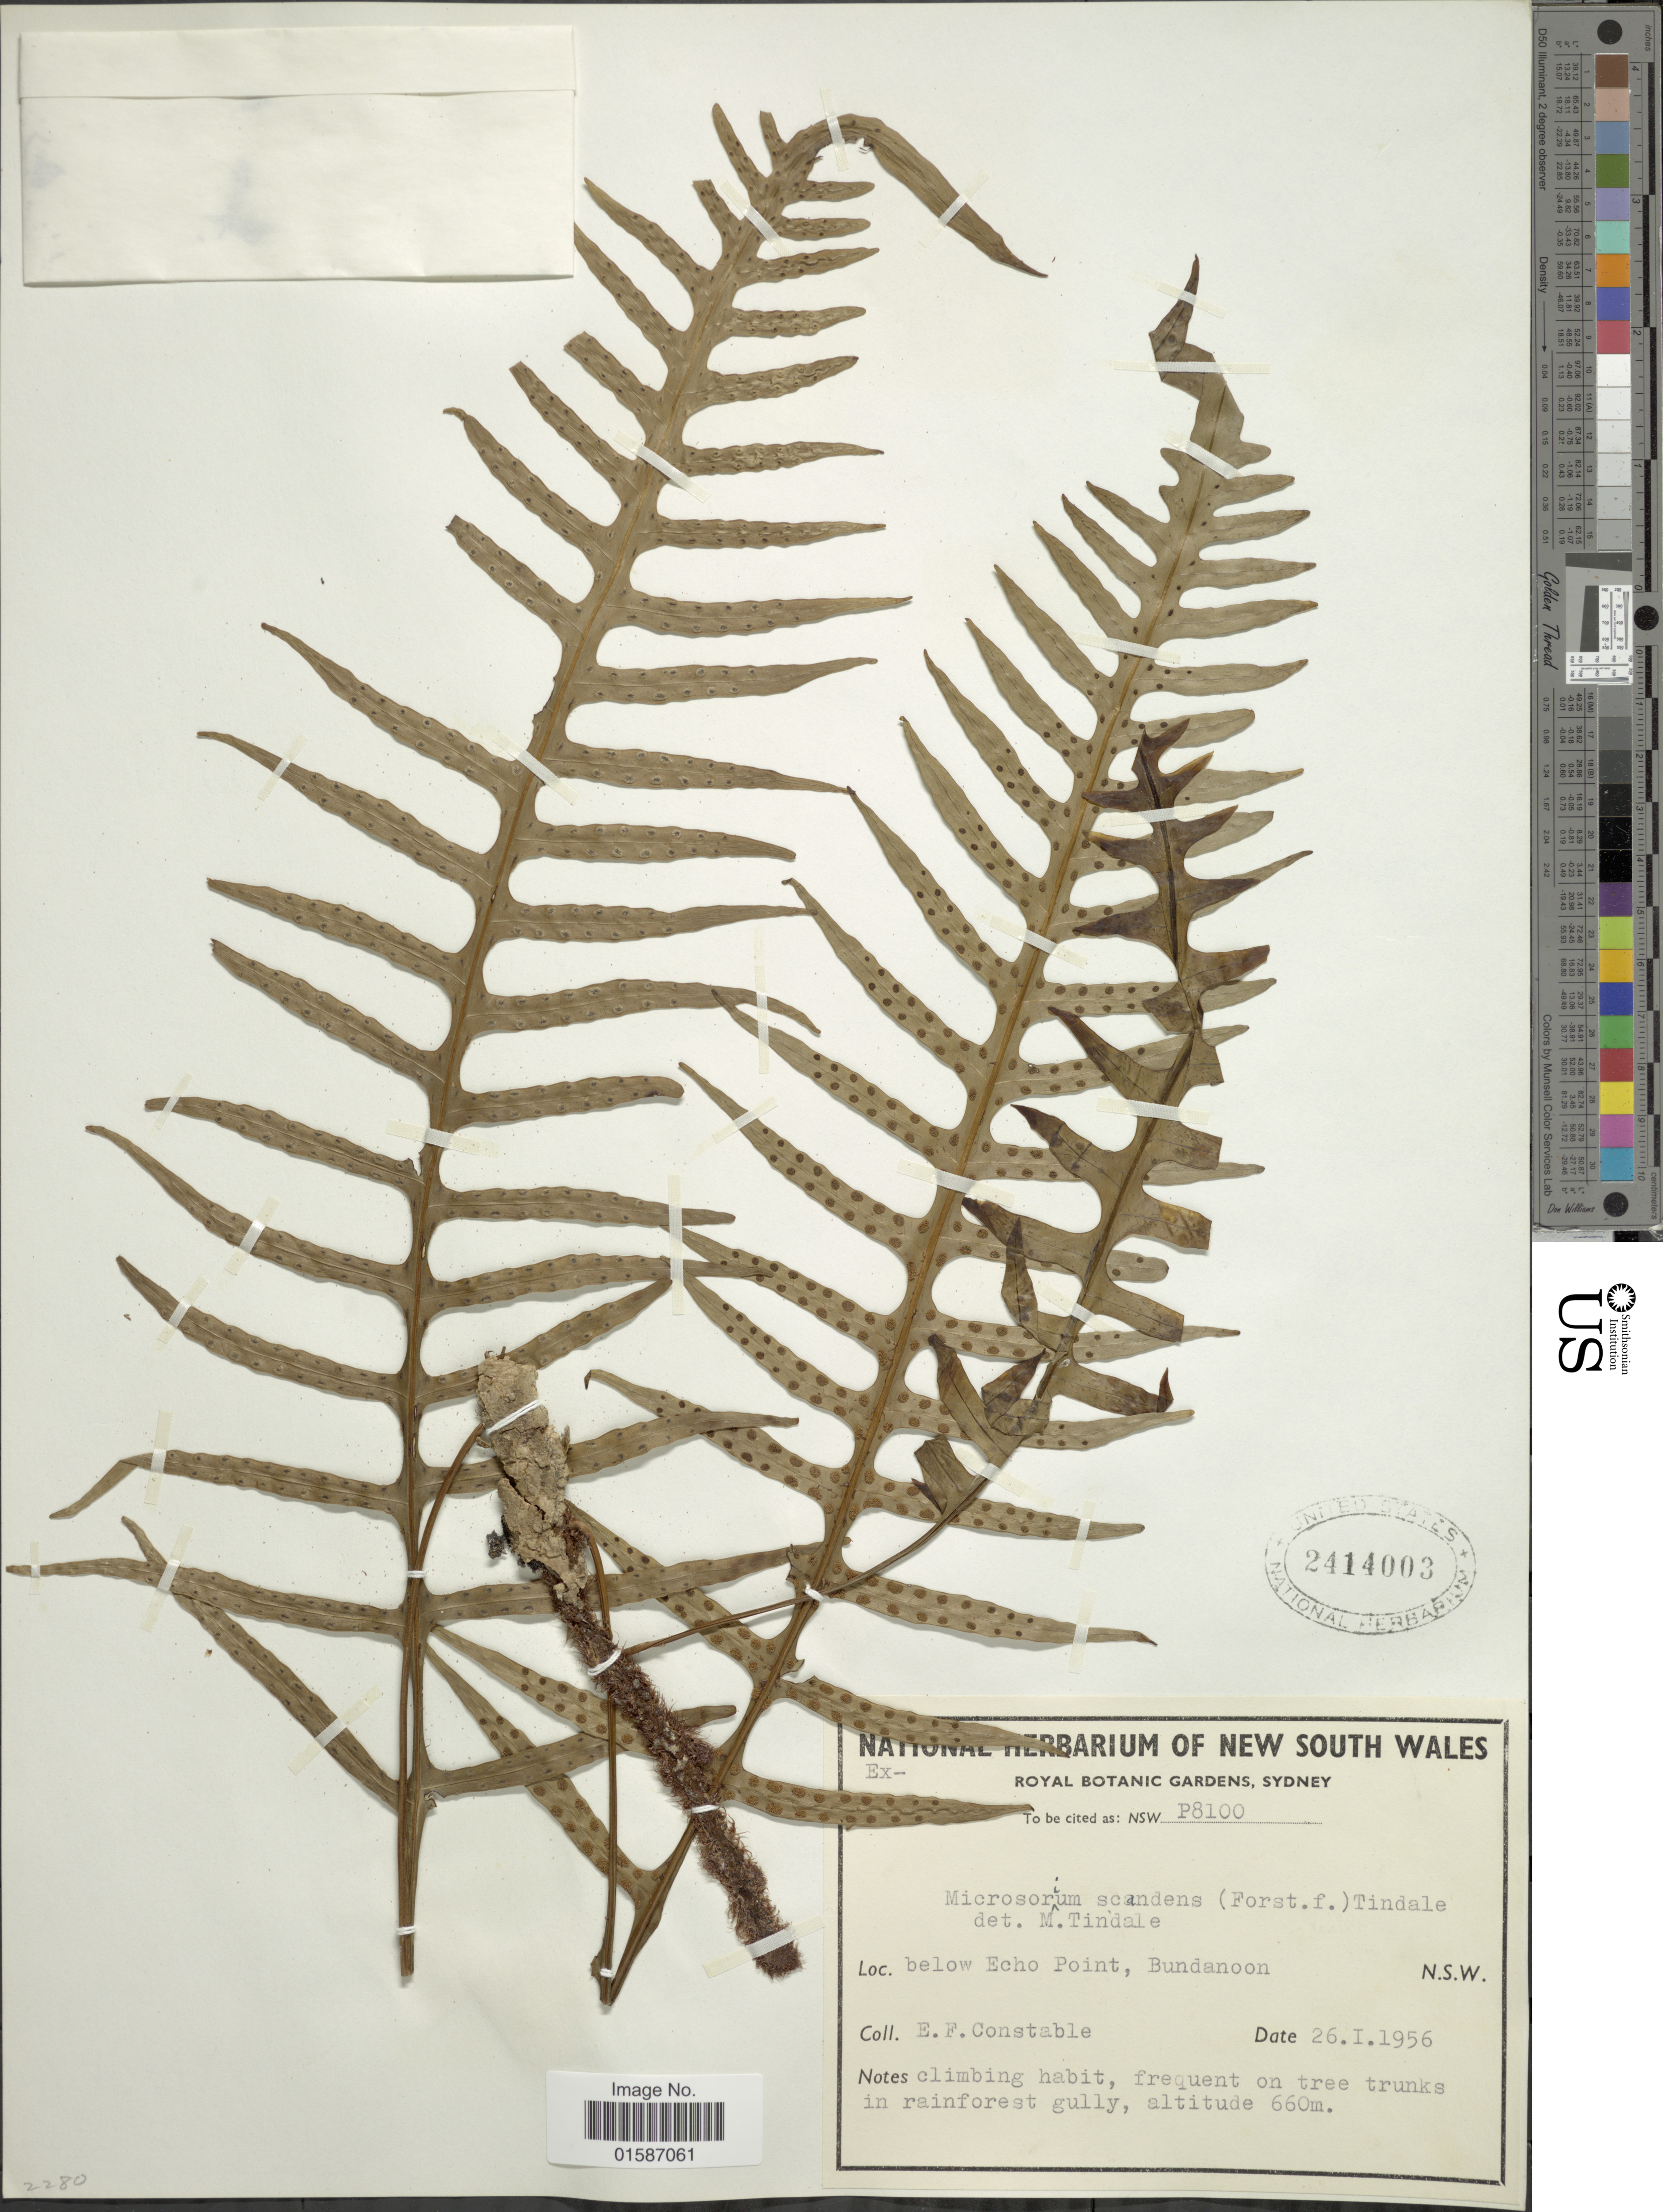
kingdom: Plantae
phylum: Tracheophyta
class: Polypodiopsida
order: Polypodiales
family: Polypodiaceae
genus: Microsorum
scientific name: Microsorum scandens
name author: Tindale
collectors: E. F. Constable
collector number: P8100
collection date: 1956-01-26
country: Australia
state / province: New South Wales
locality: Below Echo Point, Bundanoon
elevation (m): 660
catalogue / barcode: US 2414003